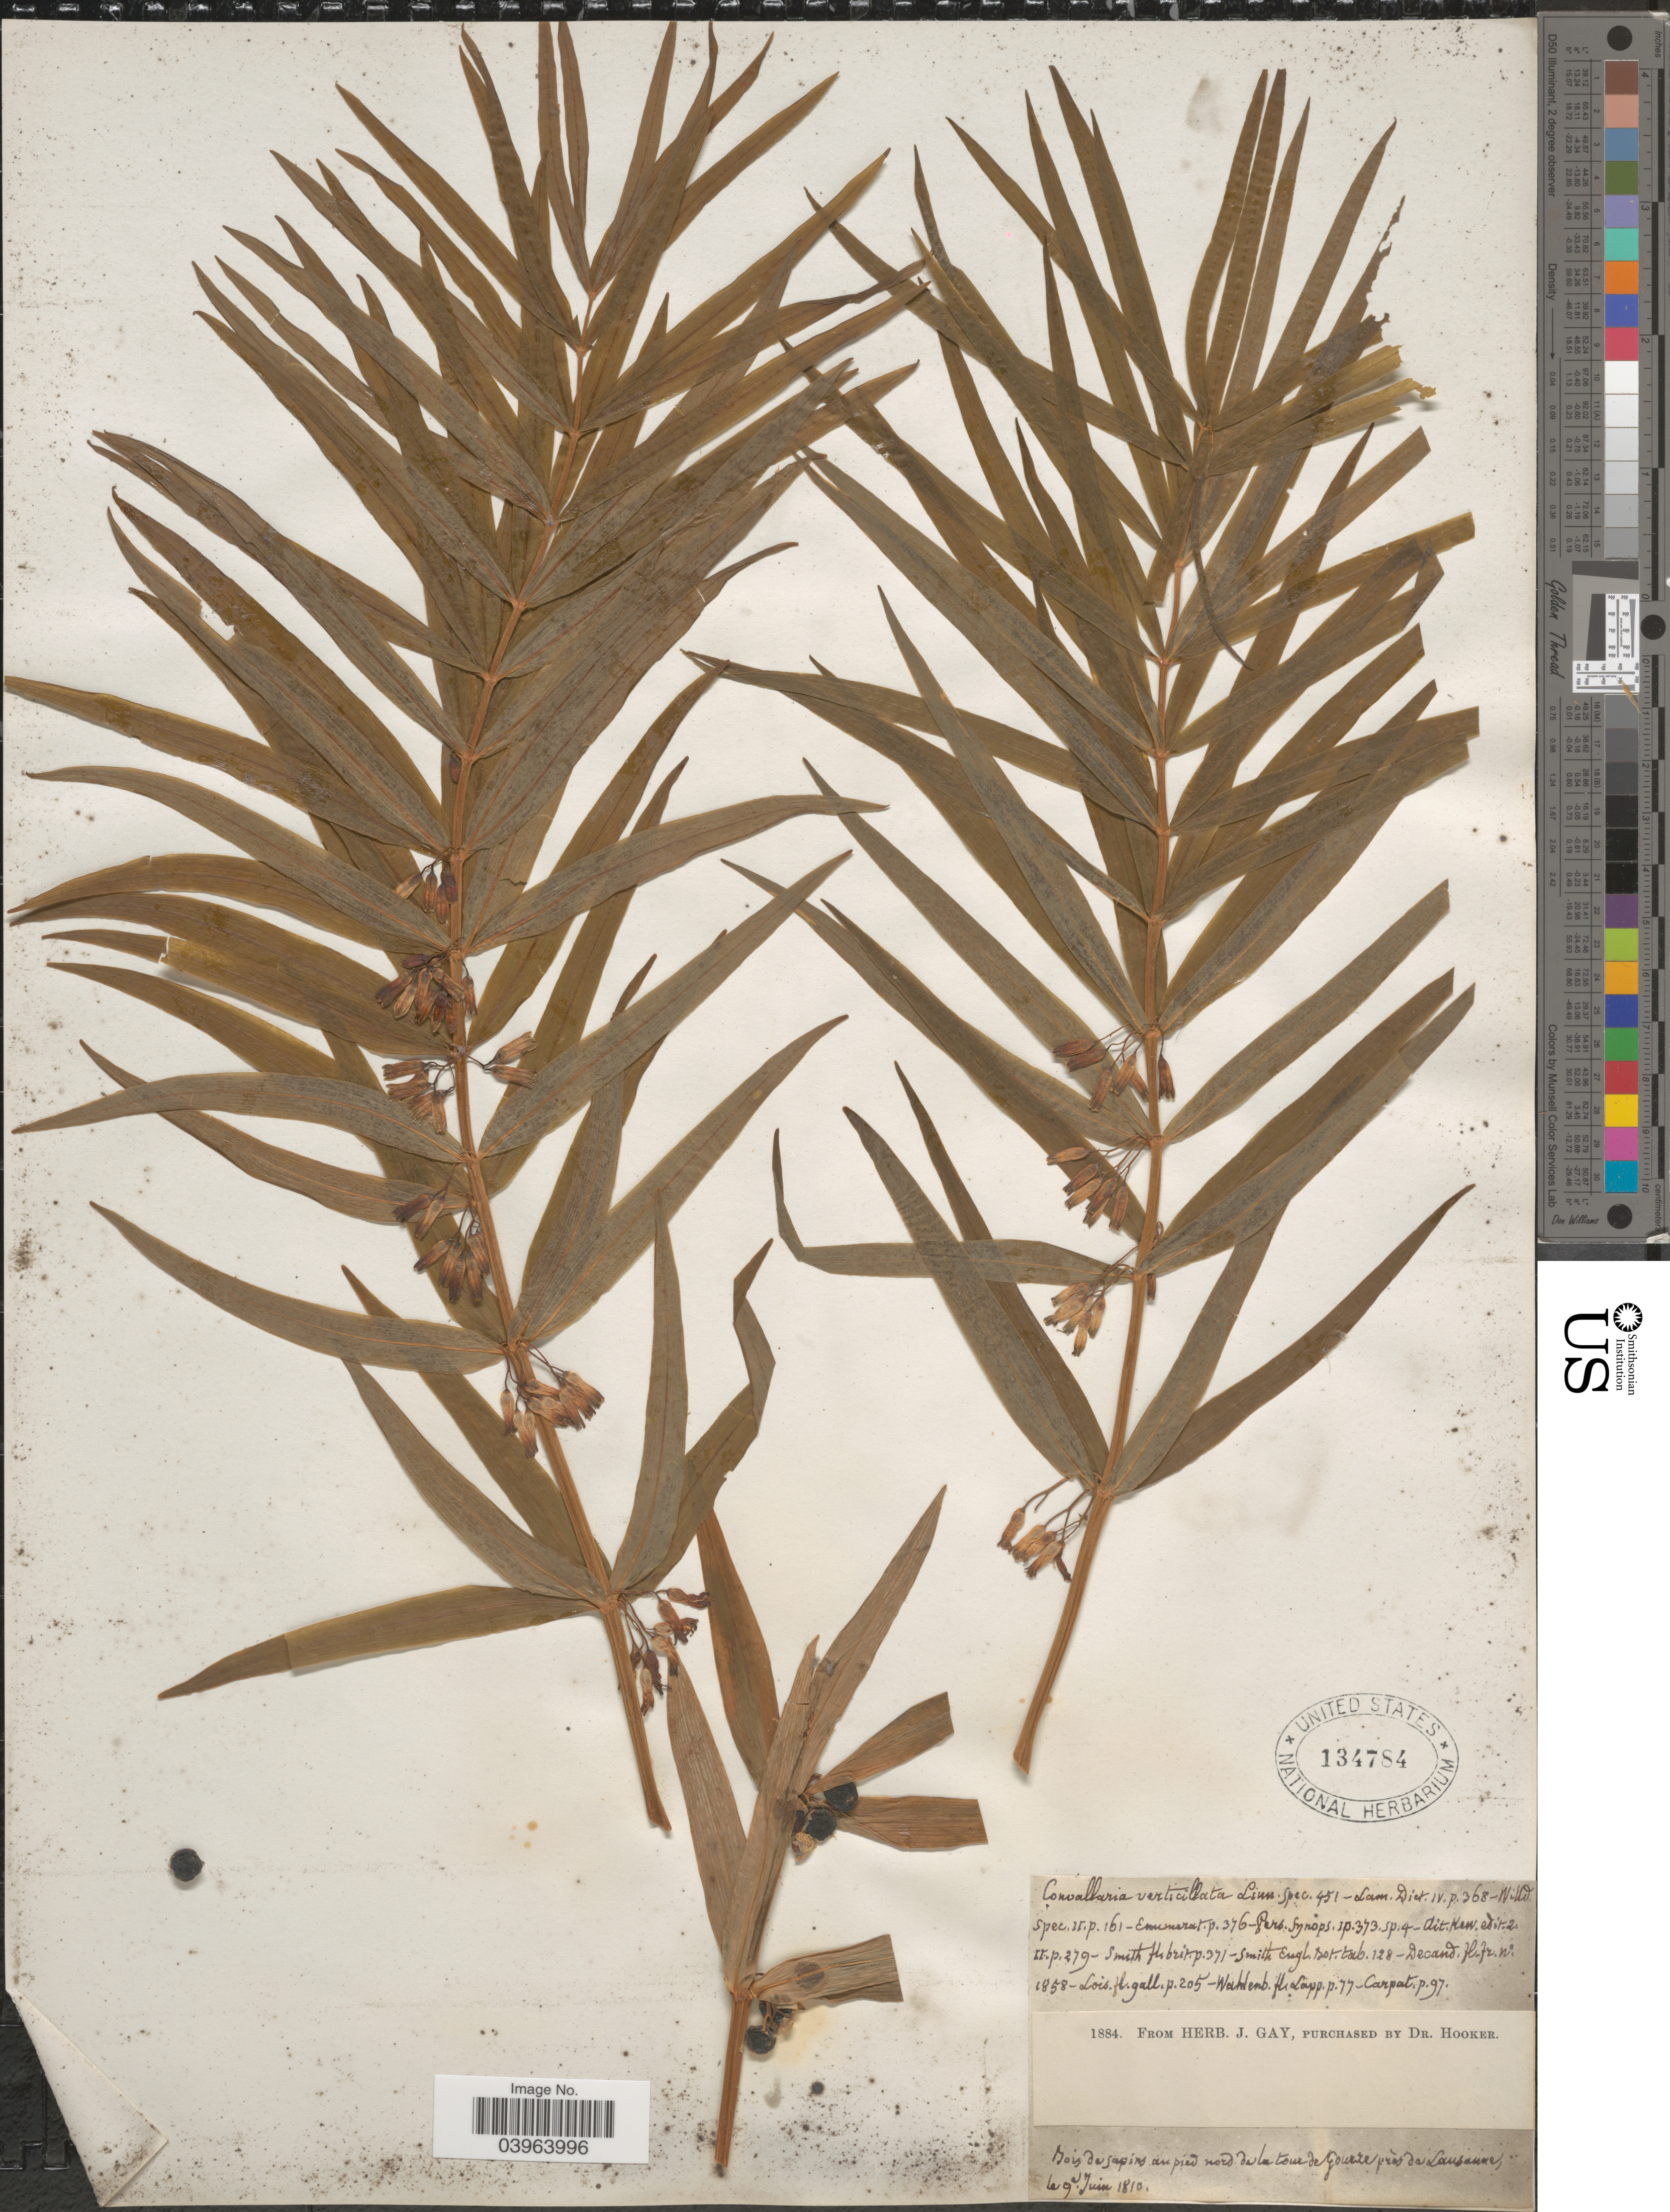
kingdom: Plantae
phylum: Tracheophyta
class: Liliopsida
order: Asparagales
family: Asparagaceae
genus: Polygonatum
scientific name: Polygonatum verticillatum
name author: (L.) All.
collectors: ex herb. J. Gay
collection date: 1810-06-09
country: Switzerland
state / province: Vaud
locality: Bois de sapins au pied nord de la tour de Gourze près de Lausanne.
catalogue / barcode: US 134784